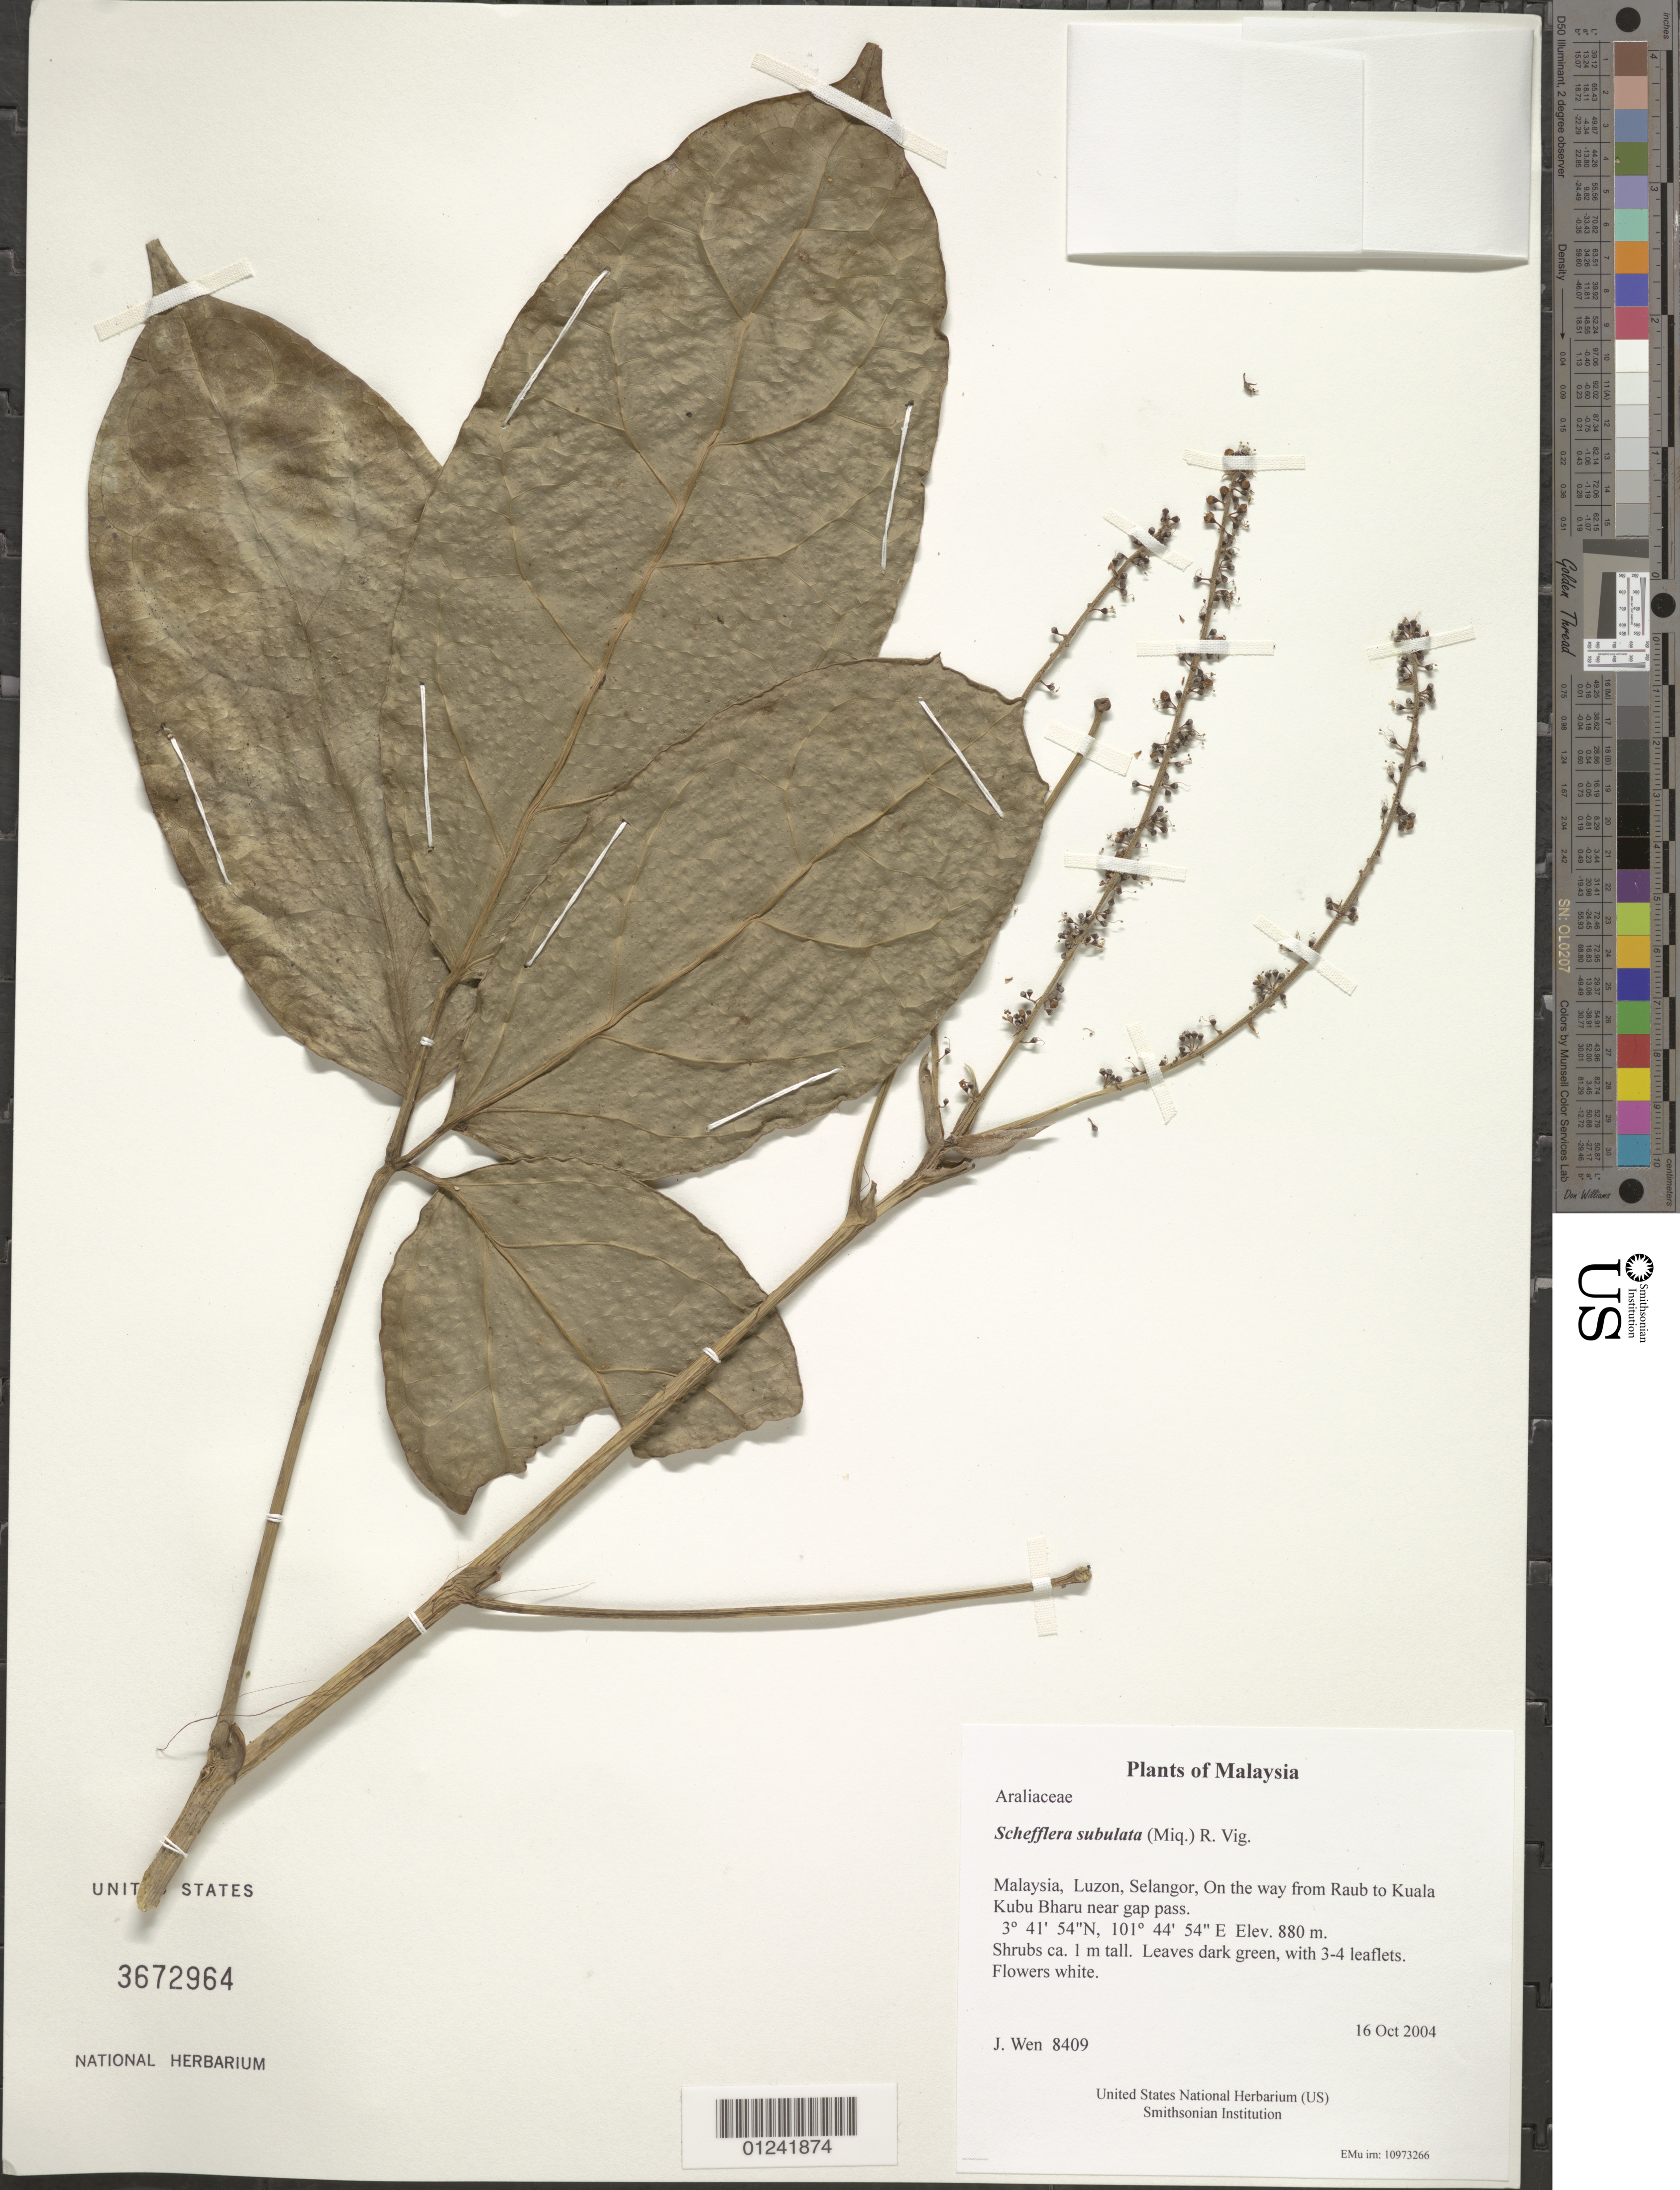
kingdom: Plantae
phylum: Tracheophyta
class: Magnoliopsida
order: Apiales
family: Araliaceae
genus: Heptapleurum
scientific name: Heptapleurum oxyphyllum var. oxyphyllum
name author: (Miq.) Seem.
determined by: Wagner, W. L., (BOT), Smithsonian Institution - National Museum of Natural History (UNITED STATES)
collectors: J. Wen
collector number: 8409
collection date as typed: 16 Oct 2004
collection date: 2004-10-16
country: Malaysia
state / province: Selangor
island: Luzon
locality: On the way from Raub to Kuala Kubu Bharu near gap pass.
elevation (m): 880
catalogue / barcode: US 3672964